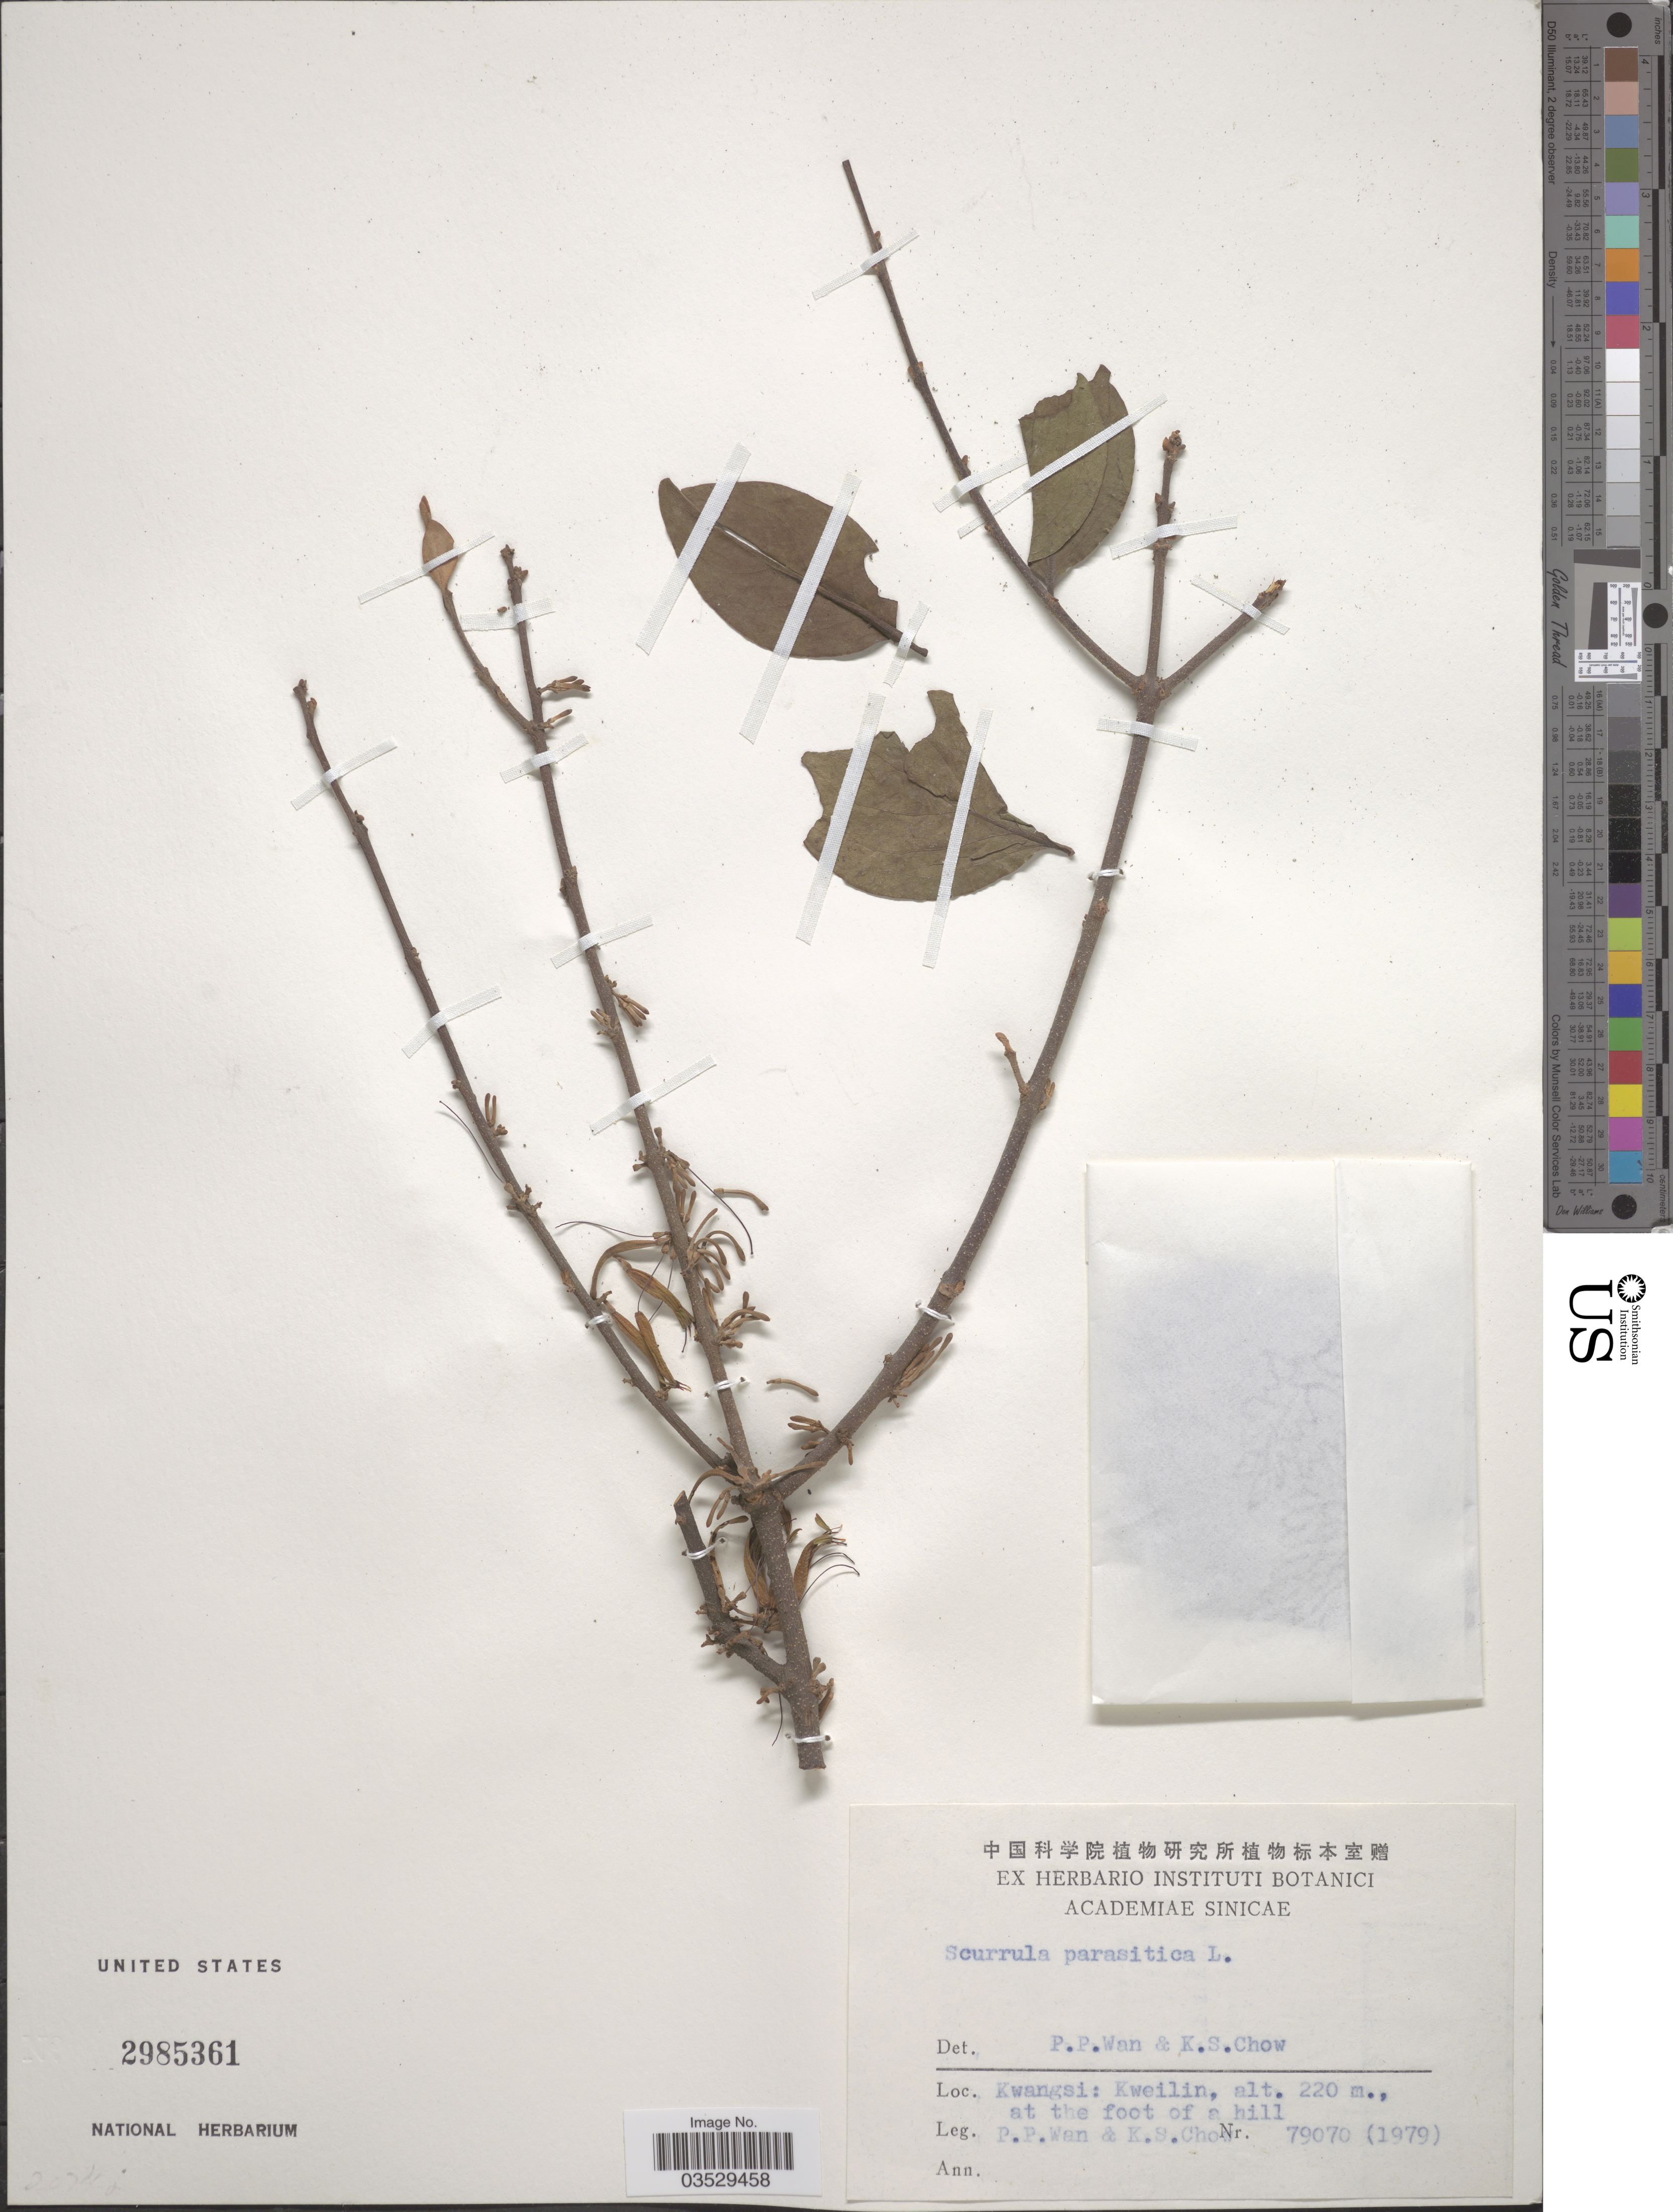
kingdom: Plantae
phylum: Tracheophyta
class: Magnoliopsida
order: Santalales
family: Loranthaceae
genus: Scurrula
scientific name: Scurrula parasitica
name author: L.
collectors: P. Wan & K. S. Chow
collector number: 79070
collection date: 1979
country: China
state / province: Guangxi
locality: Kwangsi: Kweilin. At foot of a hill.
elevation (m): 220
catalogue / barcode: US 2985361